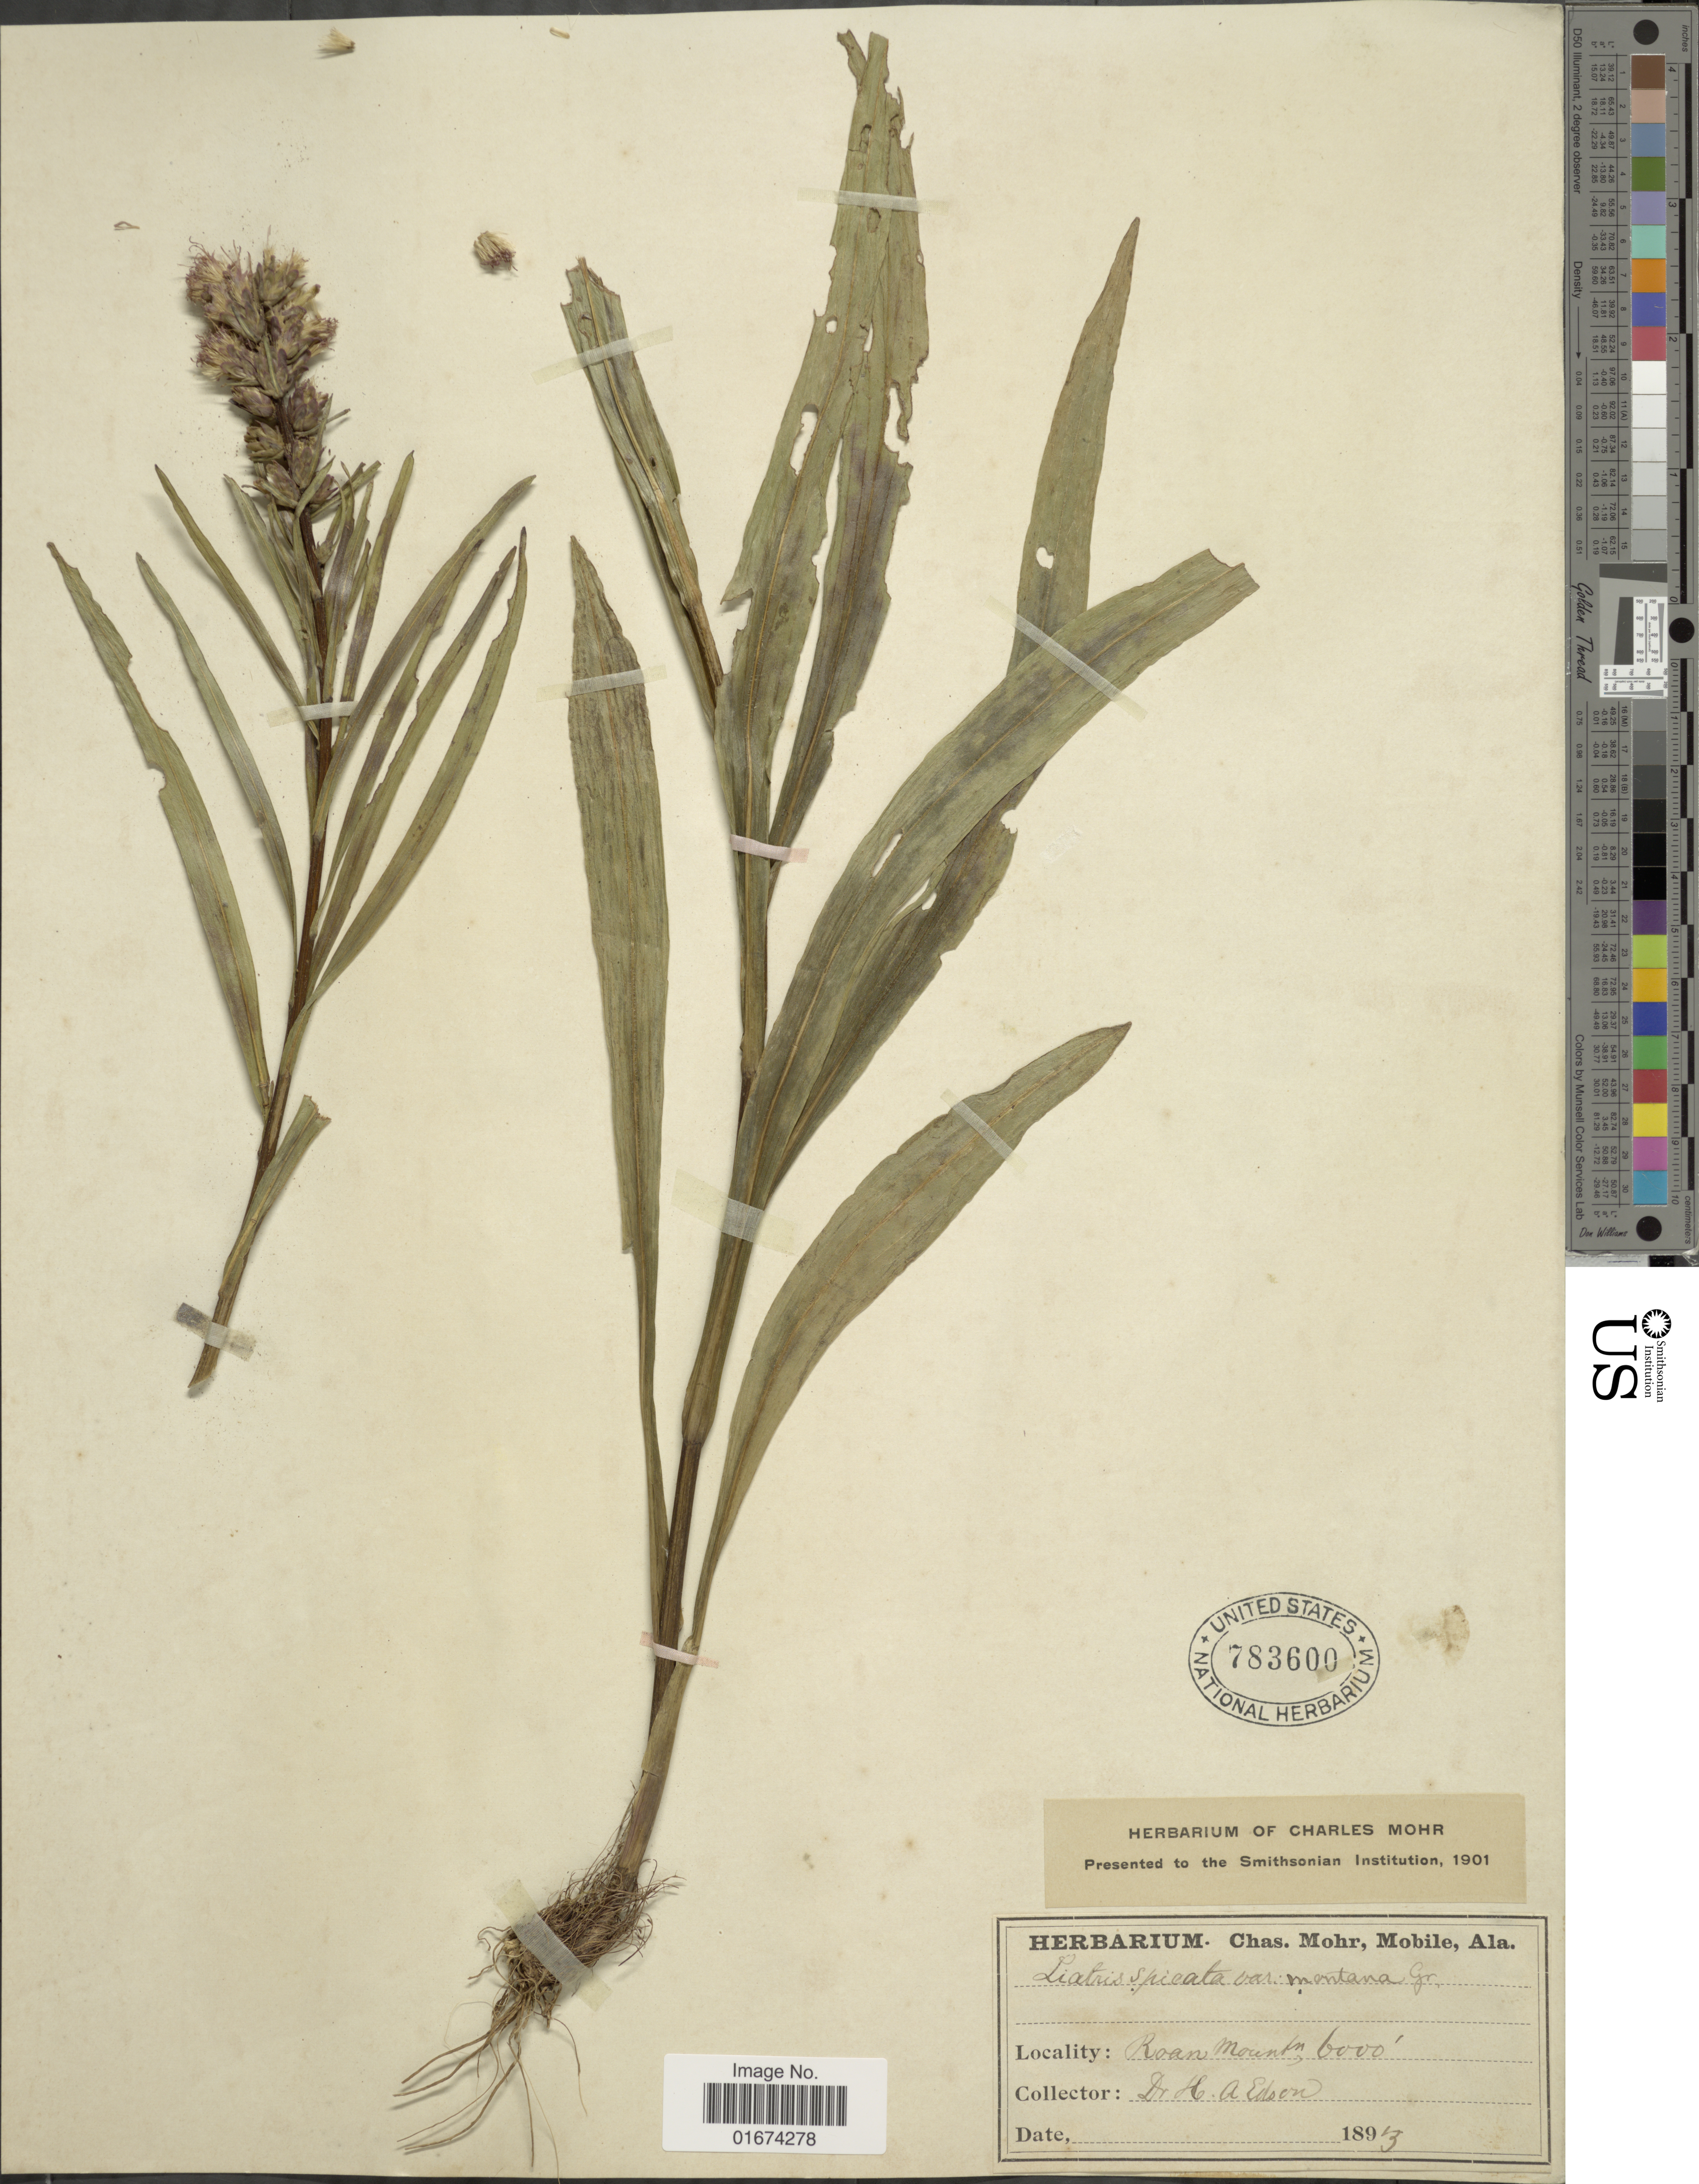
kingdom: Plantae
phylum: Tracheophyta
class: Magnoliopsida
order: Asterales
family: Asteraceae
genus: Liatris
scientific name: Liatris spicata var. montana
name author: A. Gray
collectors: H. Edson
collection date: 1893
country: United States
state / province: North Carolina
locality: Roan Mountain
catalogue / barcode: US 783600